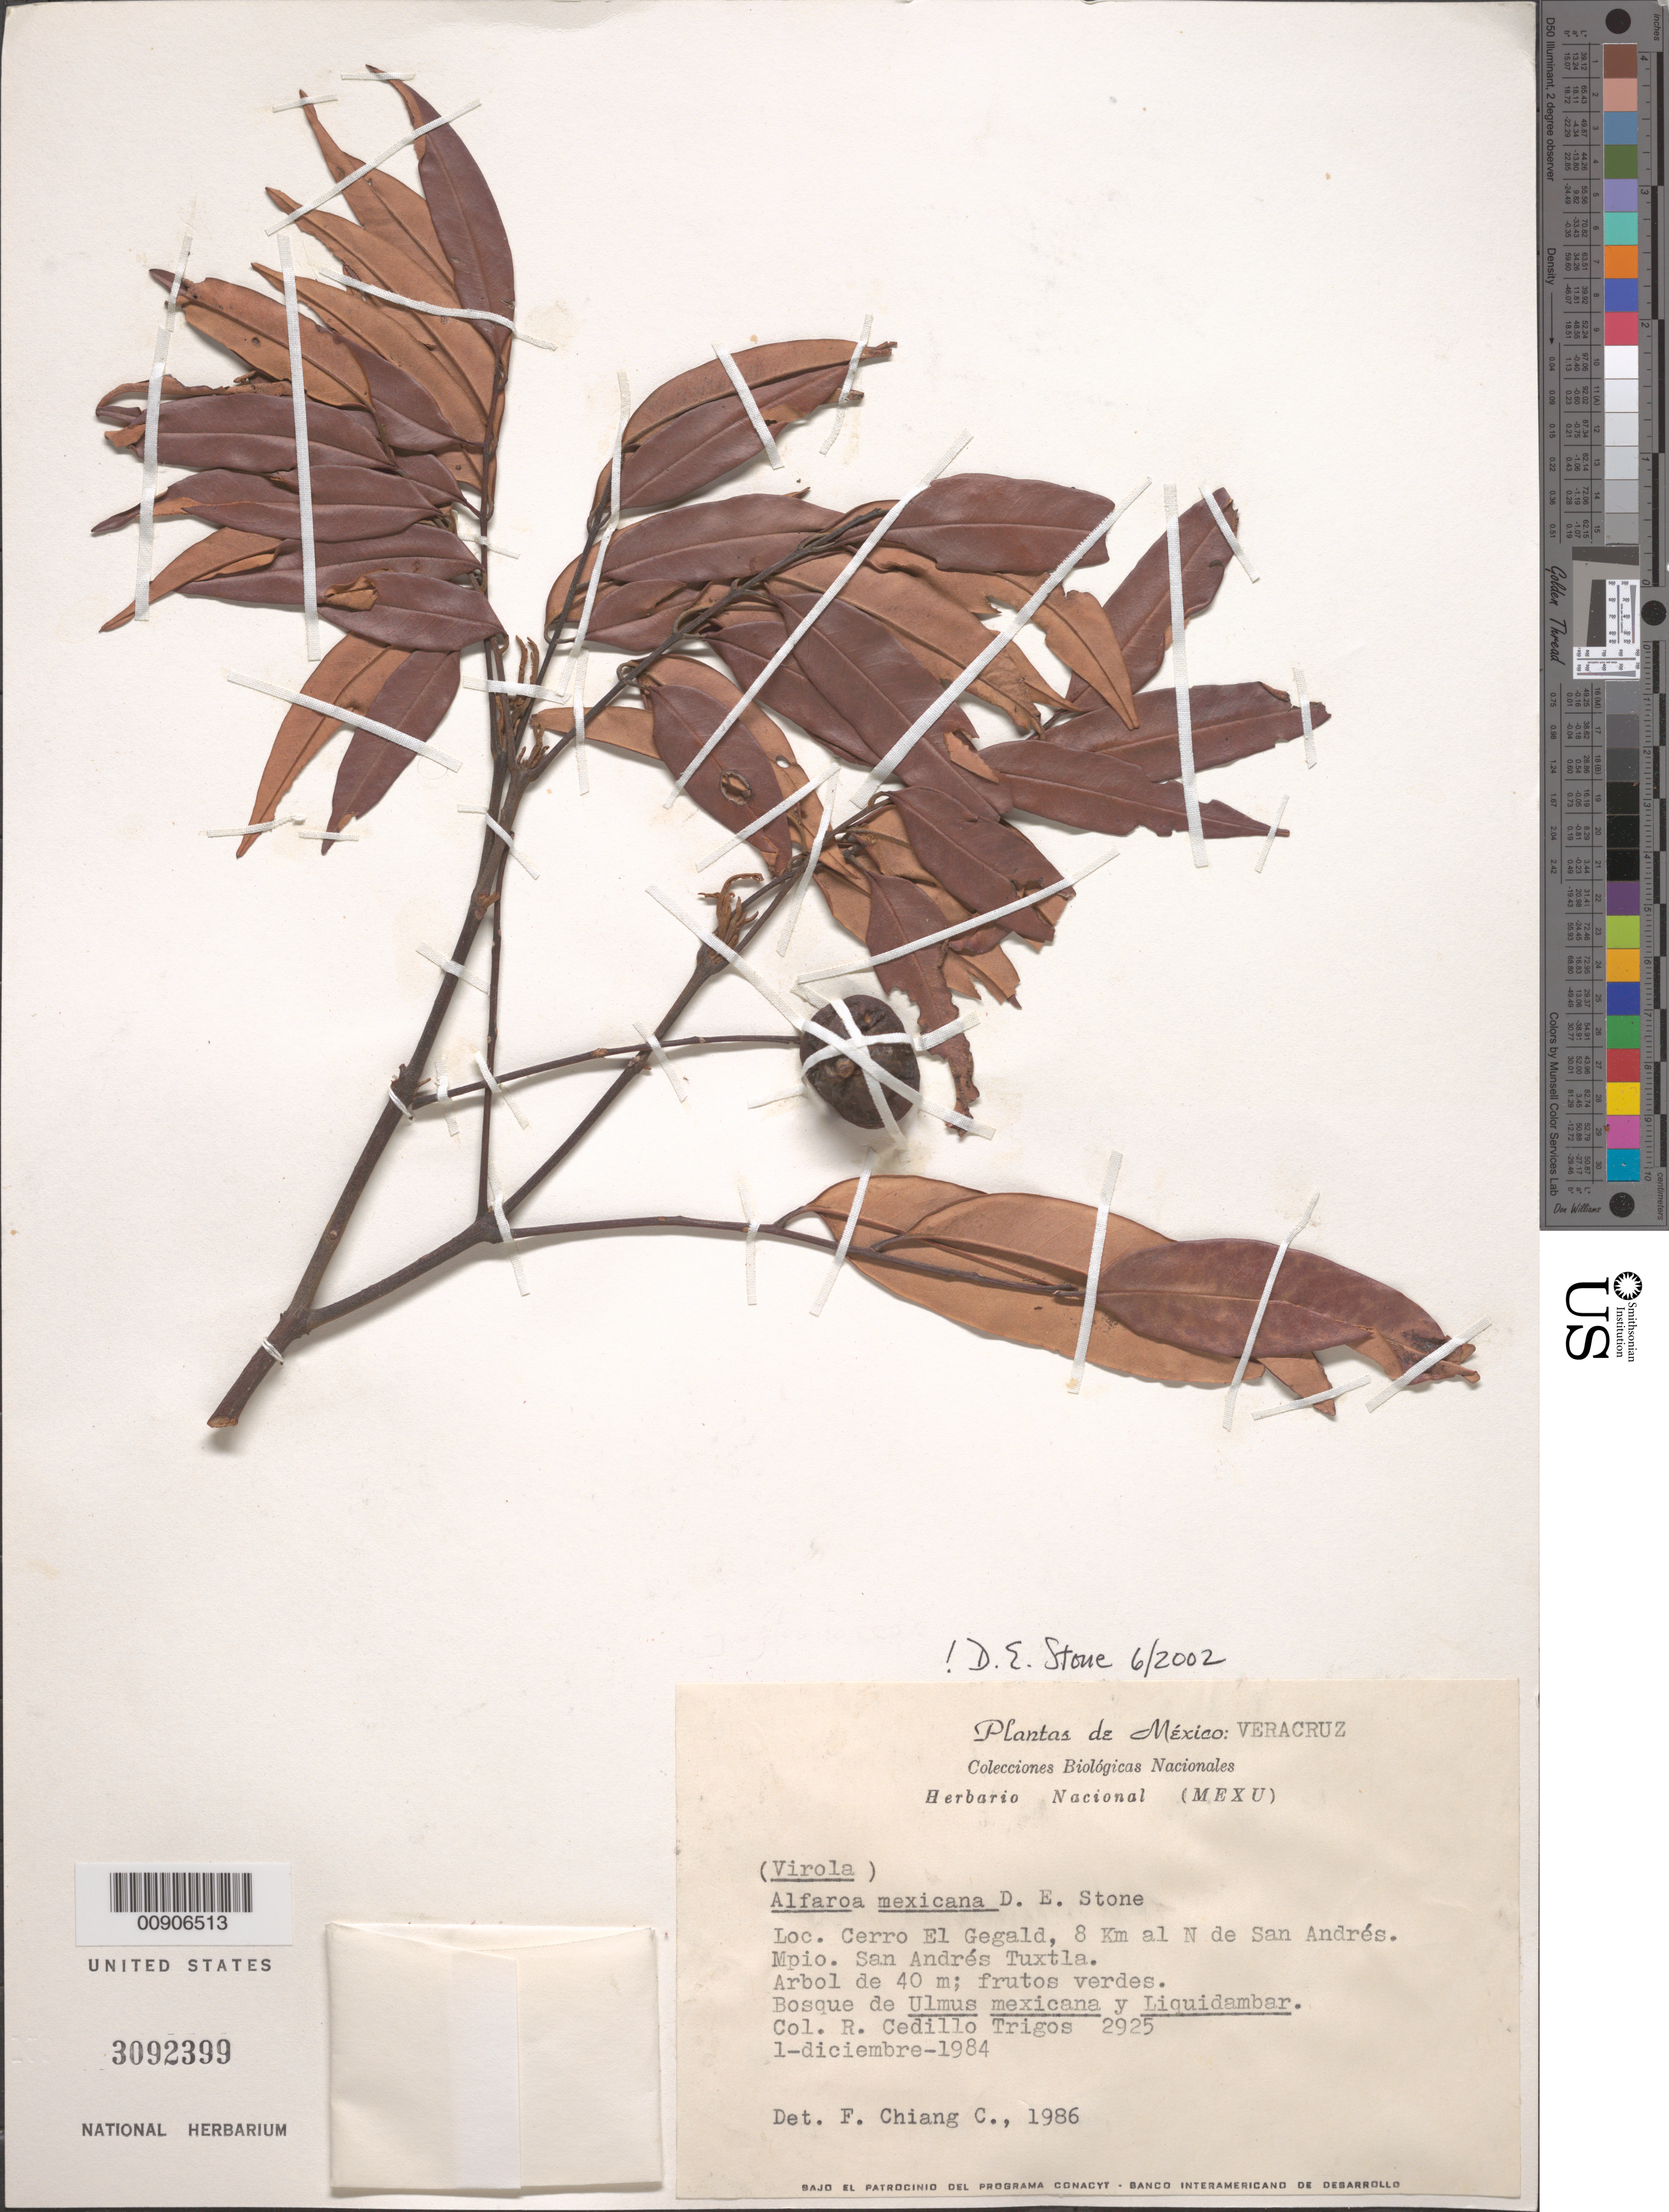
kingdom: Plantae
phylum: Tracheophyta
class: Magnoliopsida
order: Fagales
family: Juglandaceae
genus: Alfaroa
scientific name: Alfaroa mexicana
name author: D.E Stone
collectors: R. CedilloT.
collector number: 2925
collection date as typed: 01 Dec 1984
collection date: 1984-12-01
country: Mexico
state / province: Veracruz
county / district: San Andrés Tuxtla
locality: Cerro El Gegald, 8 km al N de San Andrés. Mpio. San Andrés Tuxtla, Veracruz.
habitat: Bosque de Ulmus mexicana y Liquidambar.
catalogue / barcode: US 3092399